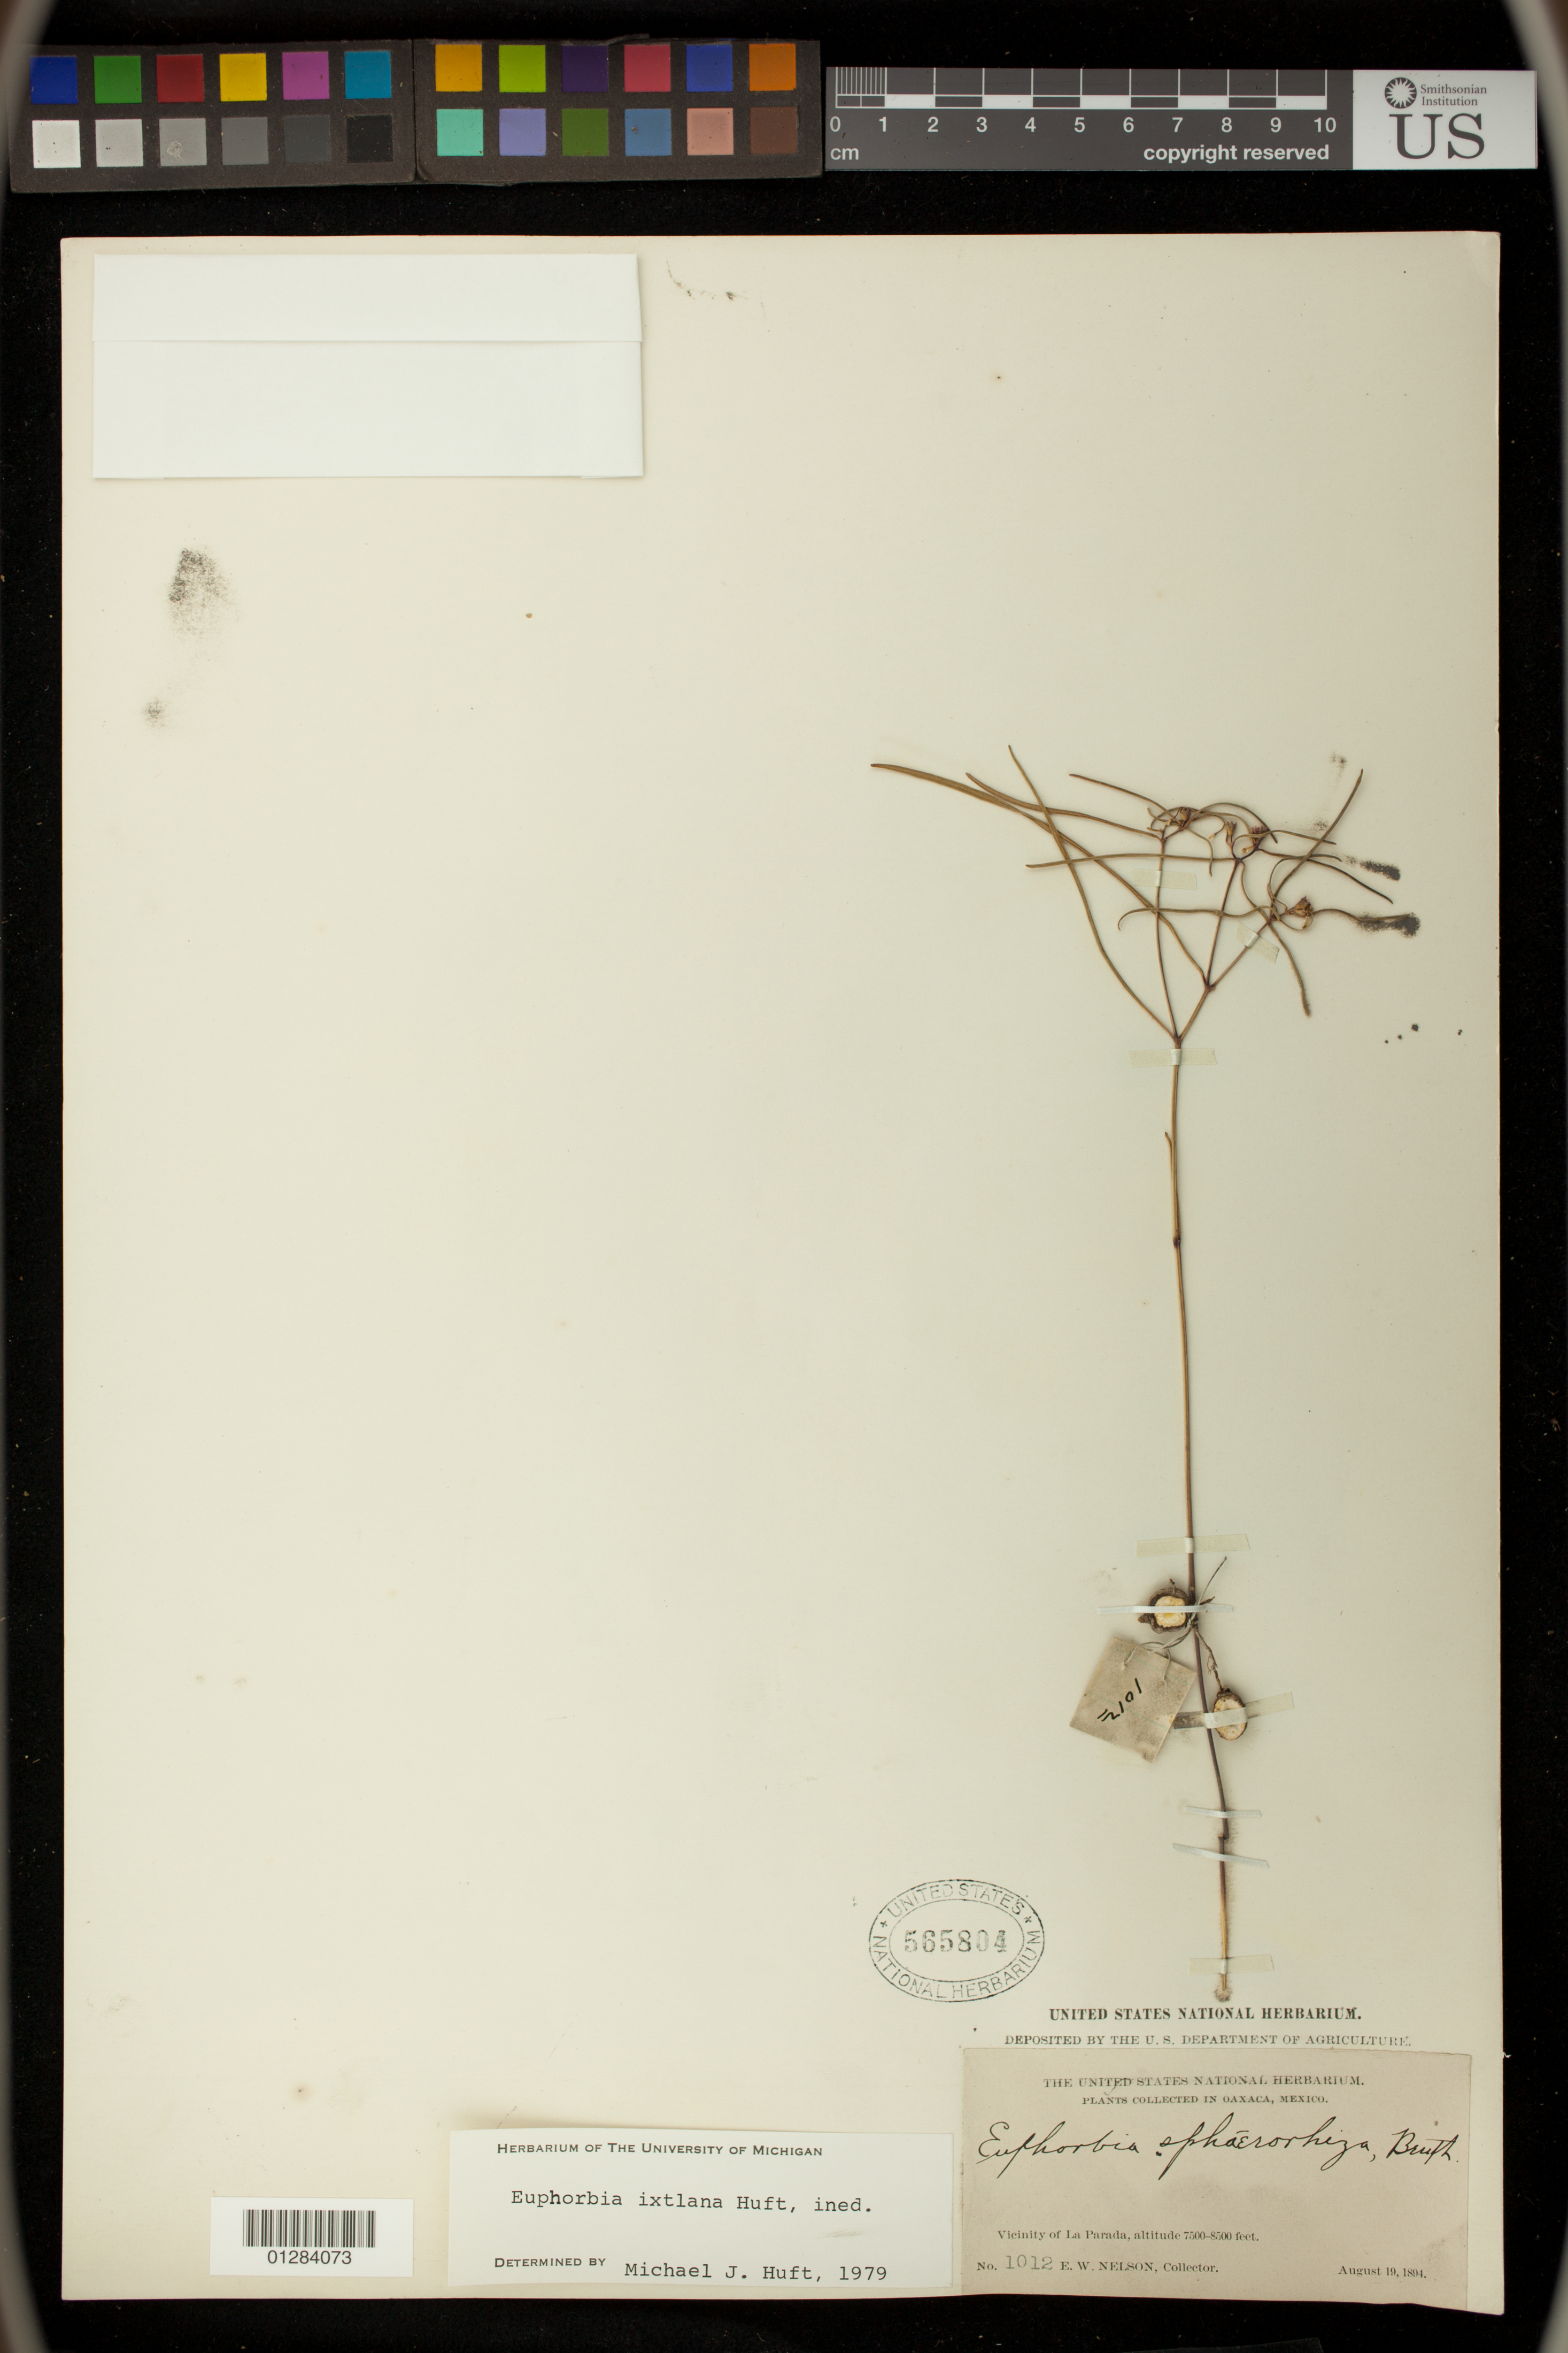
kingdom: Plantae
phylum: Tracheophyta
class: Magnoliopsida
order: Malpighiales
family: Euphorbiaceae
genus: Euphorbia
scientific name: Euphorbia ixtlana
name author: Huft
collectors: E. W. Nelson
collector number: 1012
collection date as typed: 19 Aug 1894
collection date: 1894-08-19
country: Mexico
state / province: Oaxaca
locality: Vicinity of La Parada.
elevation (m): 2286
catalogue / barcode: US 565804